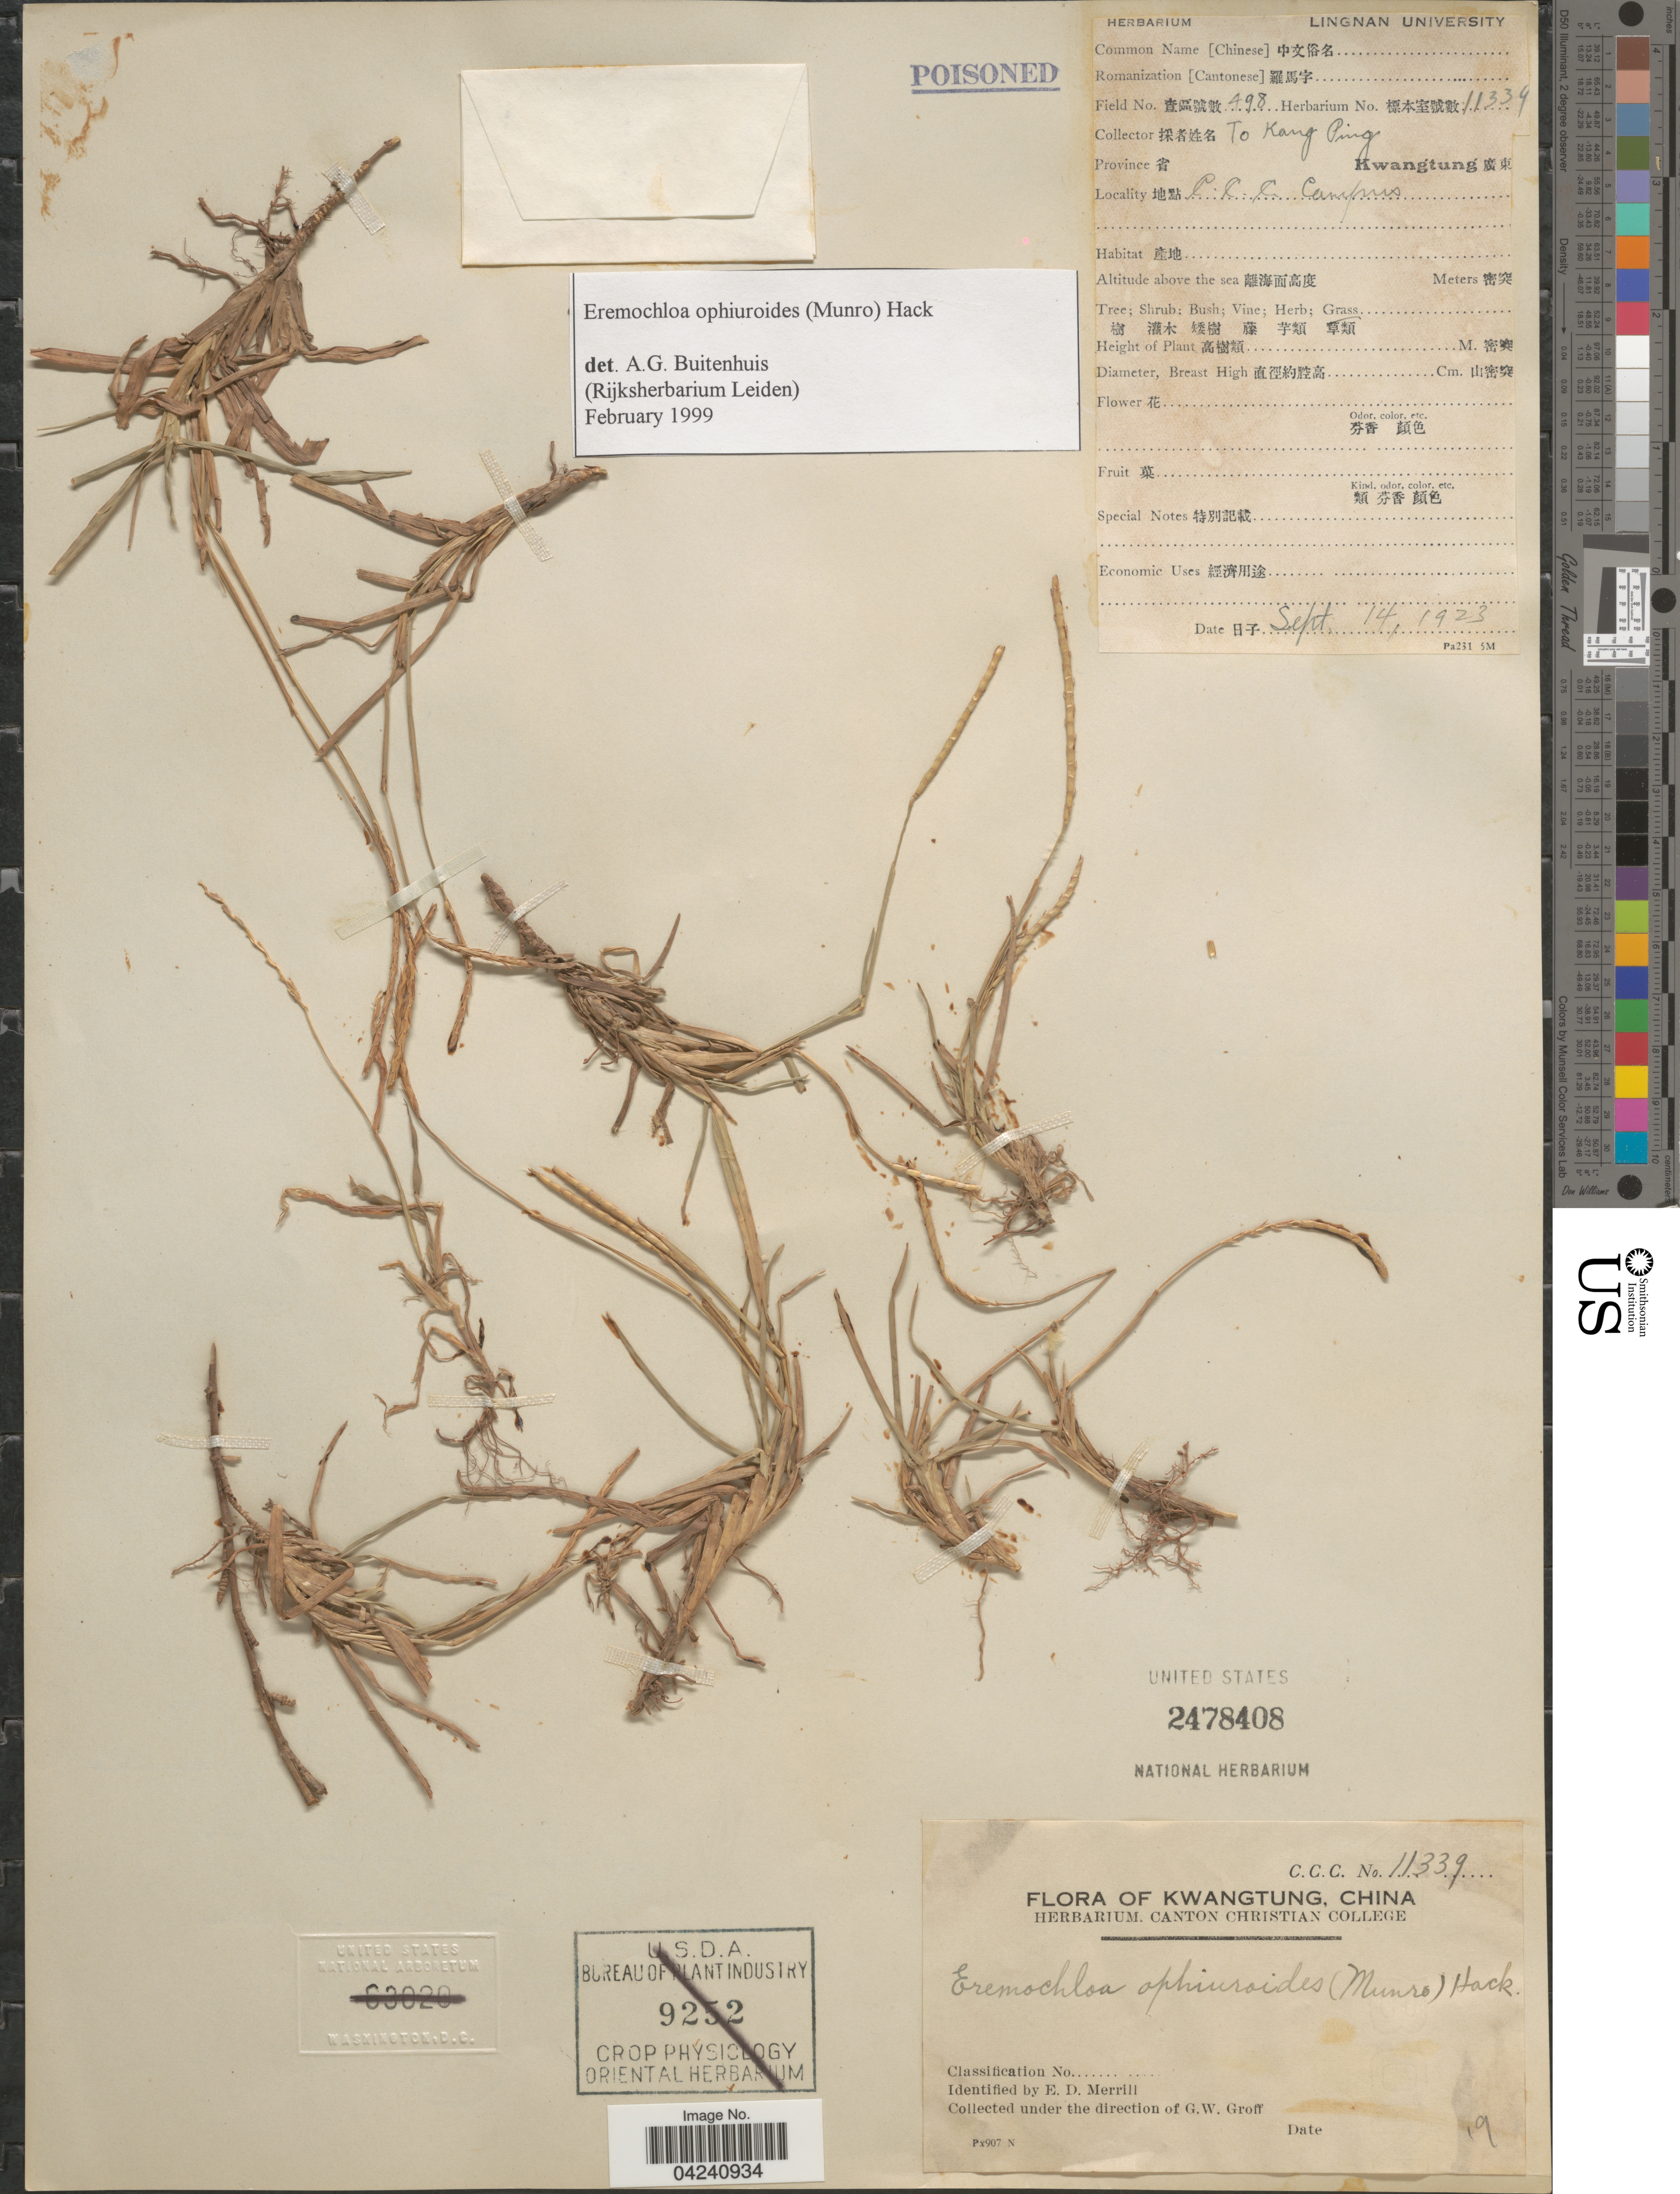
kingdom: Plantae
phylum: Tracheophyta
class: Liliopsida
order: Poales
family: Poaceae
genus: Eremochloa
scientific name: Eremochloa ophiuroides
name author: (Munro) Hack.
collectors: T. Ping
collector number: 11339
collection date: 1923-09-14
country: China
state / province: Guangdong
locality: Kwantung. Province x.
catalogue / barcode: US 2478408